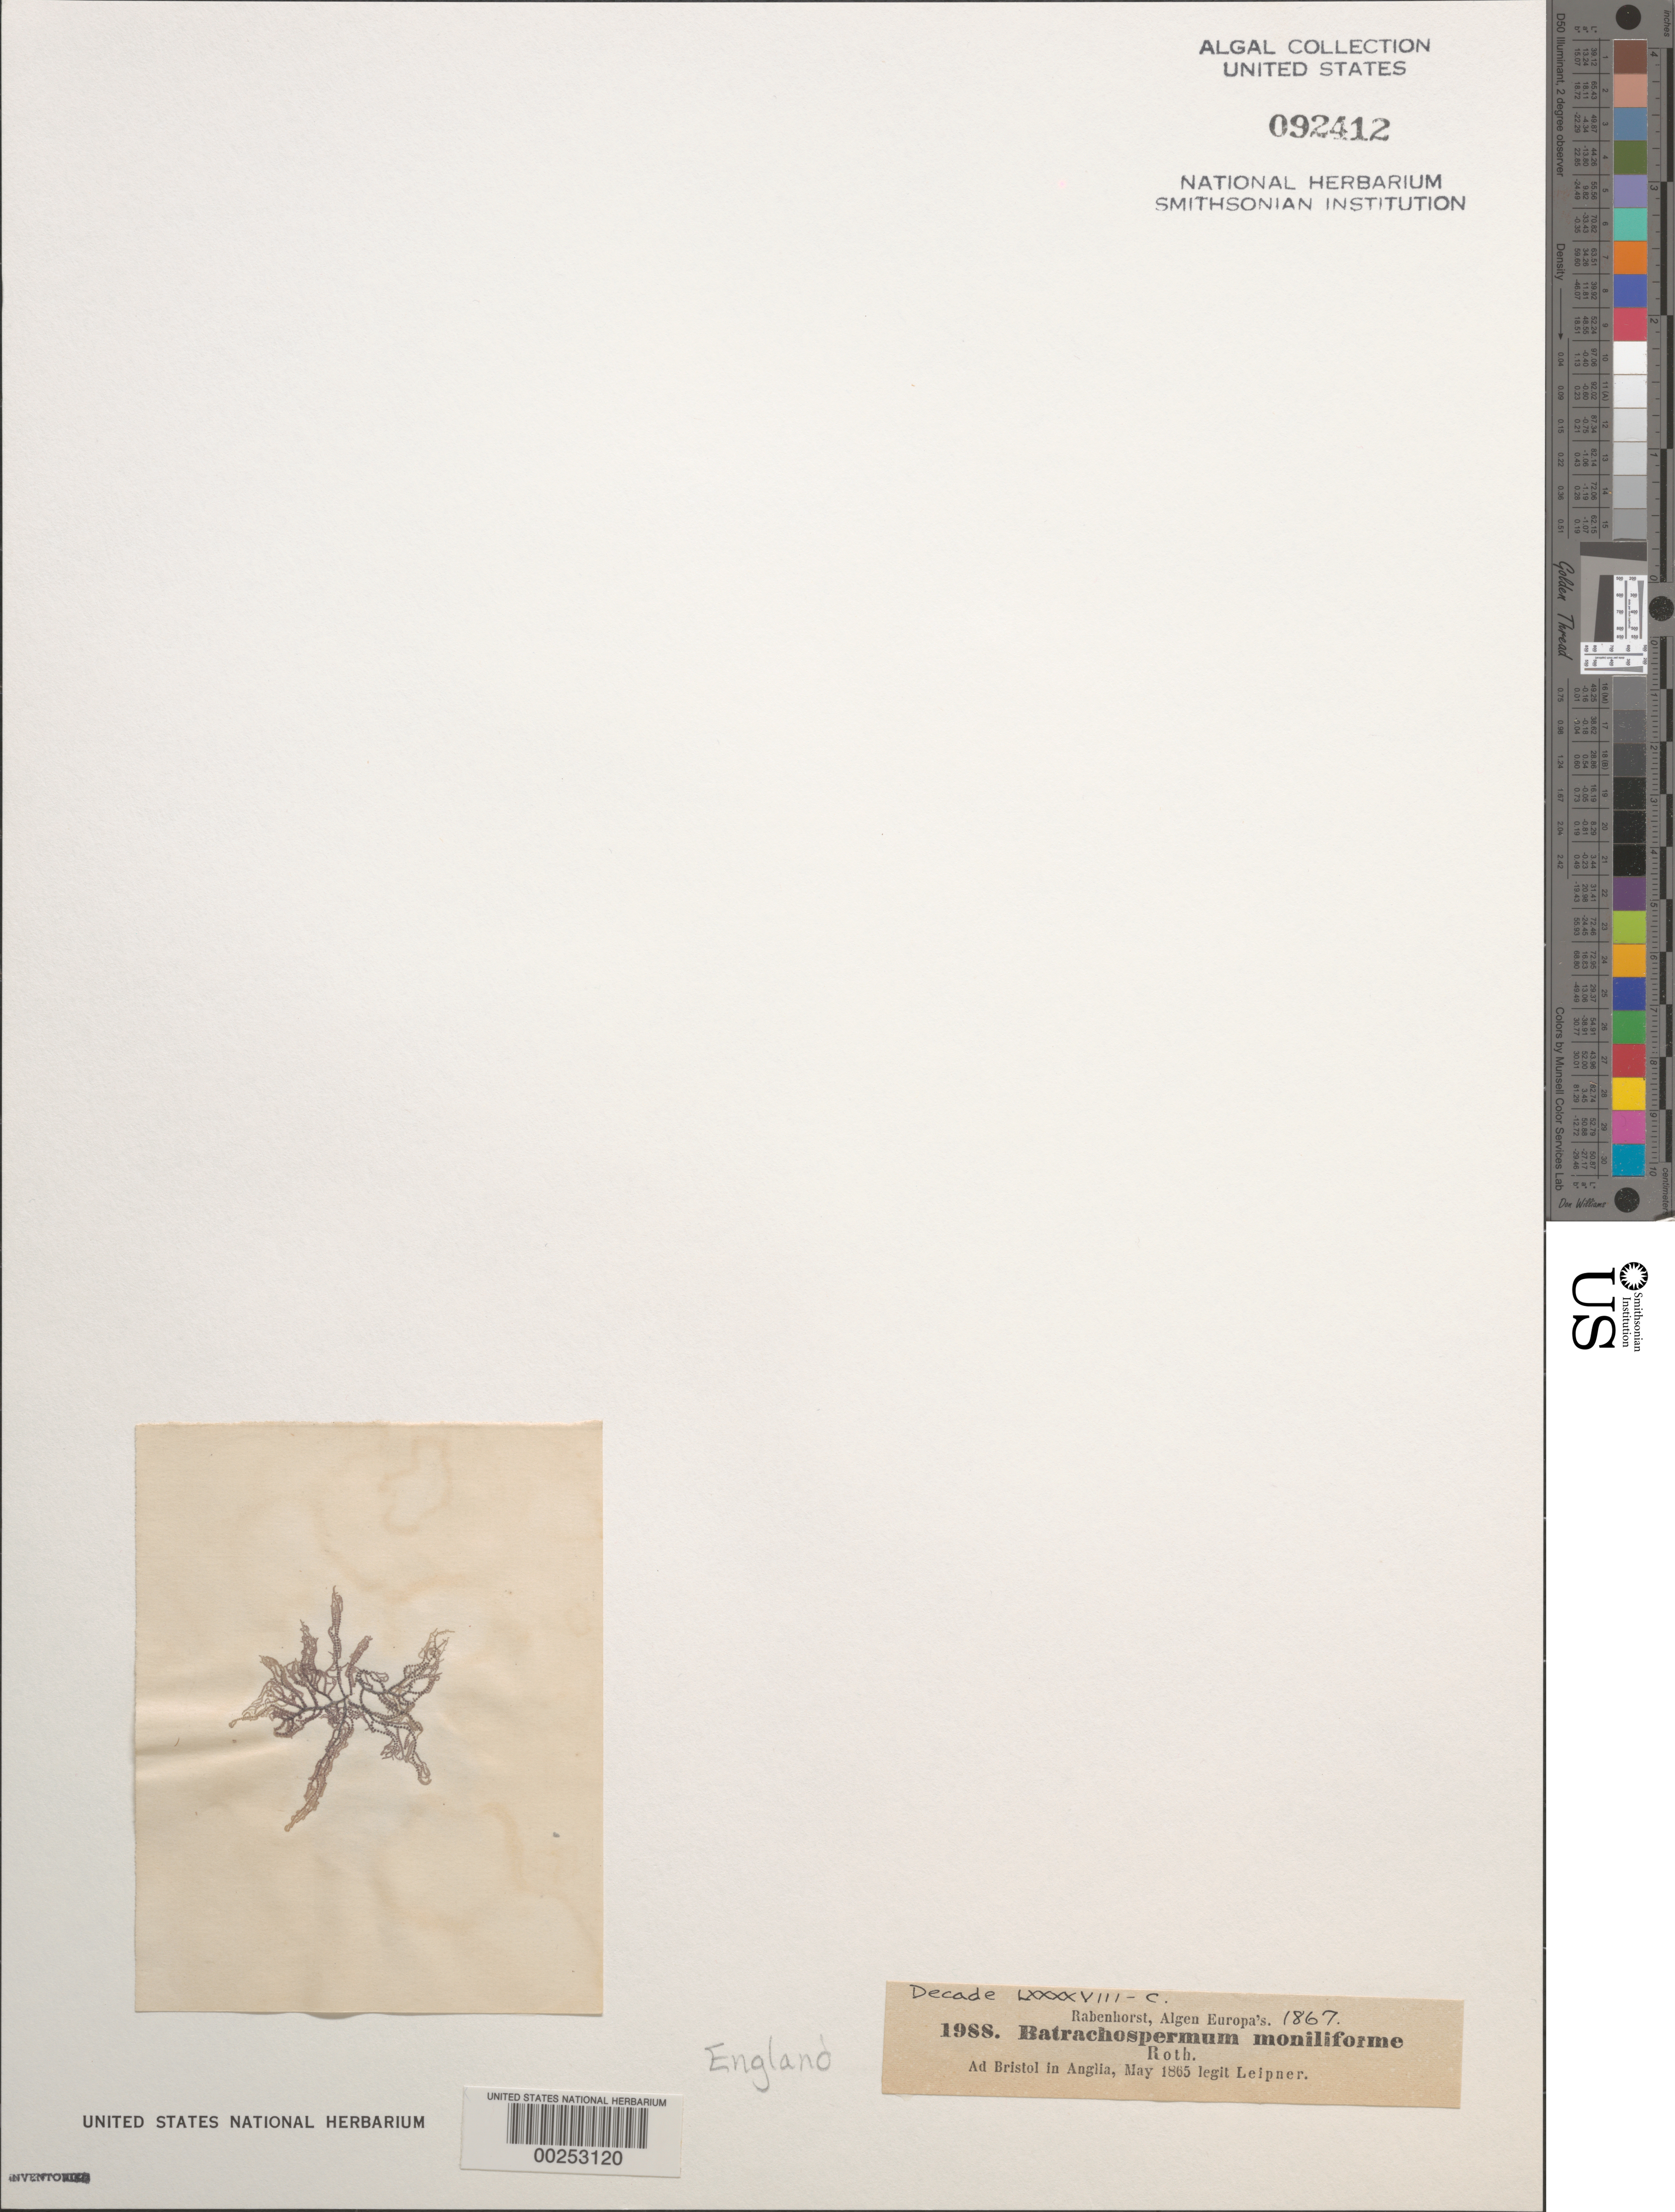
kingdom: Plantae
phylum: Rhodophyta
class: Florideophyceae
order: Batrachospermales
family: Batrachospermaceae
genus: Batrachospermum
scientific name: Batrachospermum gelatinosum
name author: (L.) DC.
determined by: Algae name updating Project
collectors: A. Leipner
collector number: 1988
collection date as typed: May 1865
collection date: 1865-05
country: United Kingdom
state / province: England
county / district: Gloucestershire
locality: Bristol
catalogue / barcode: US 92412